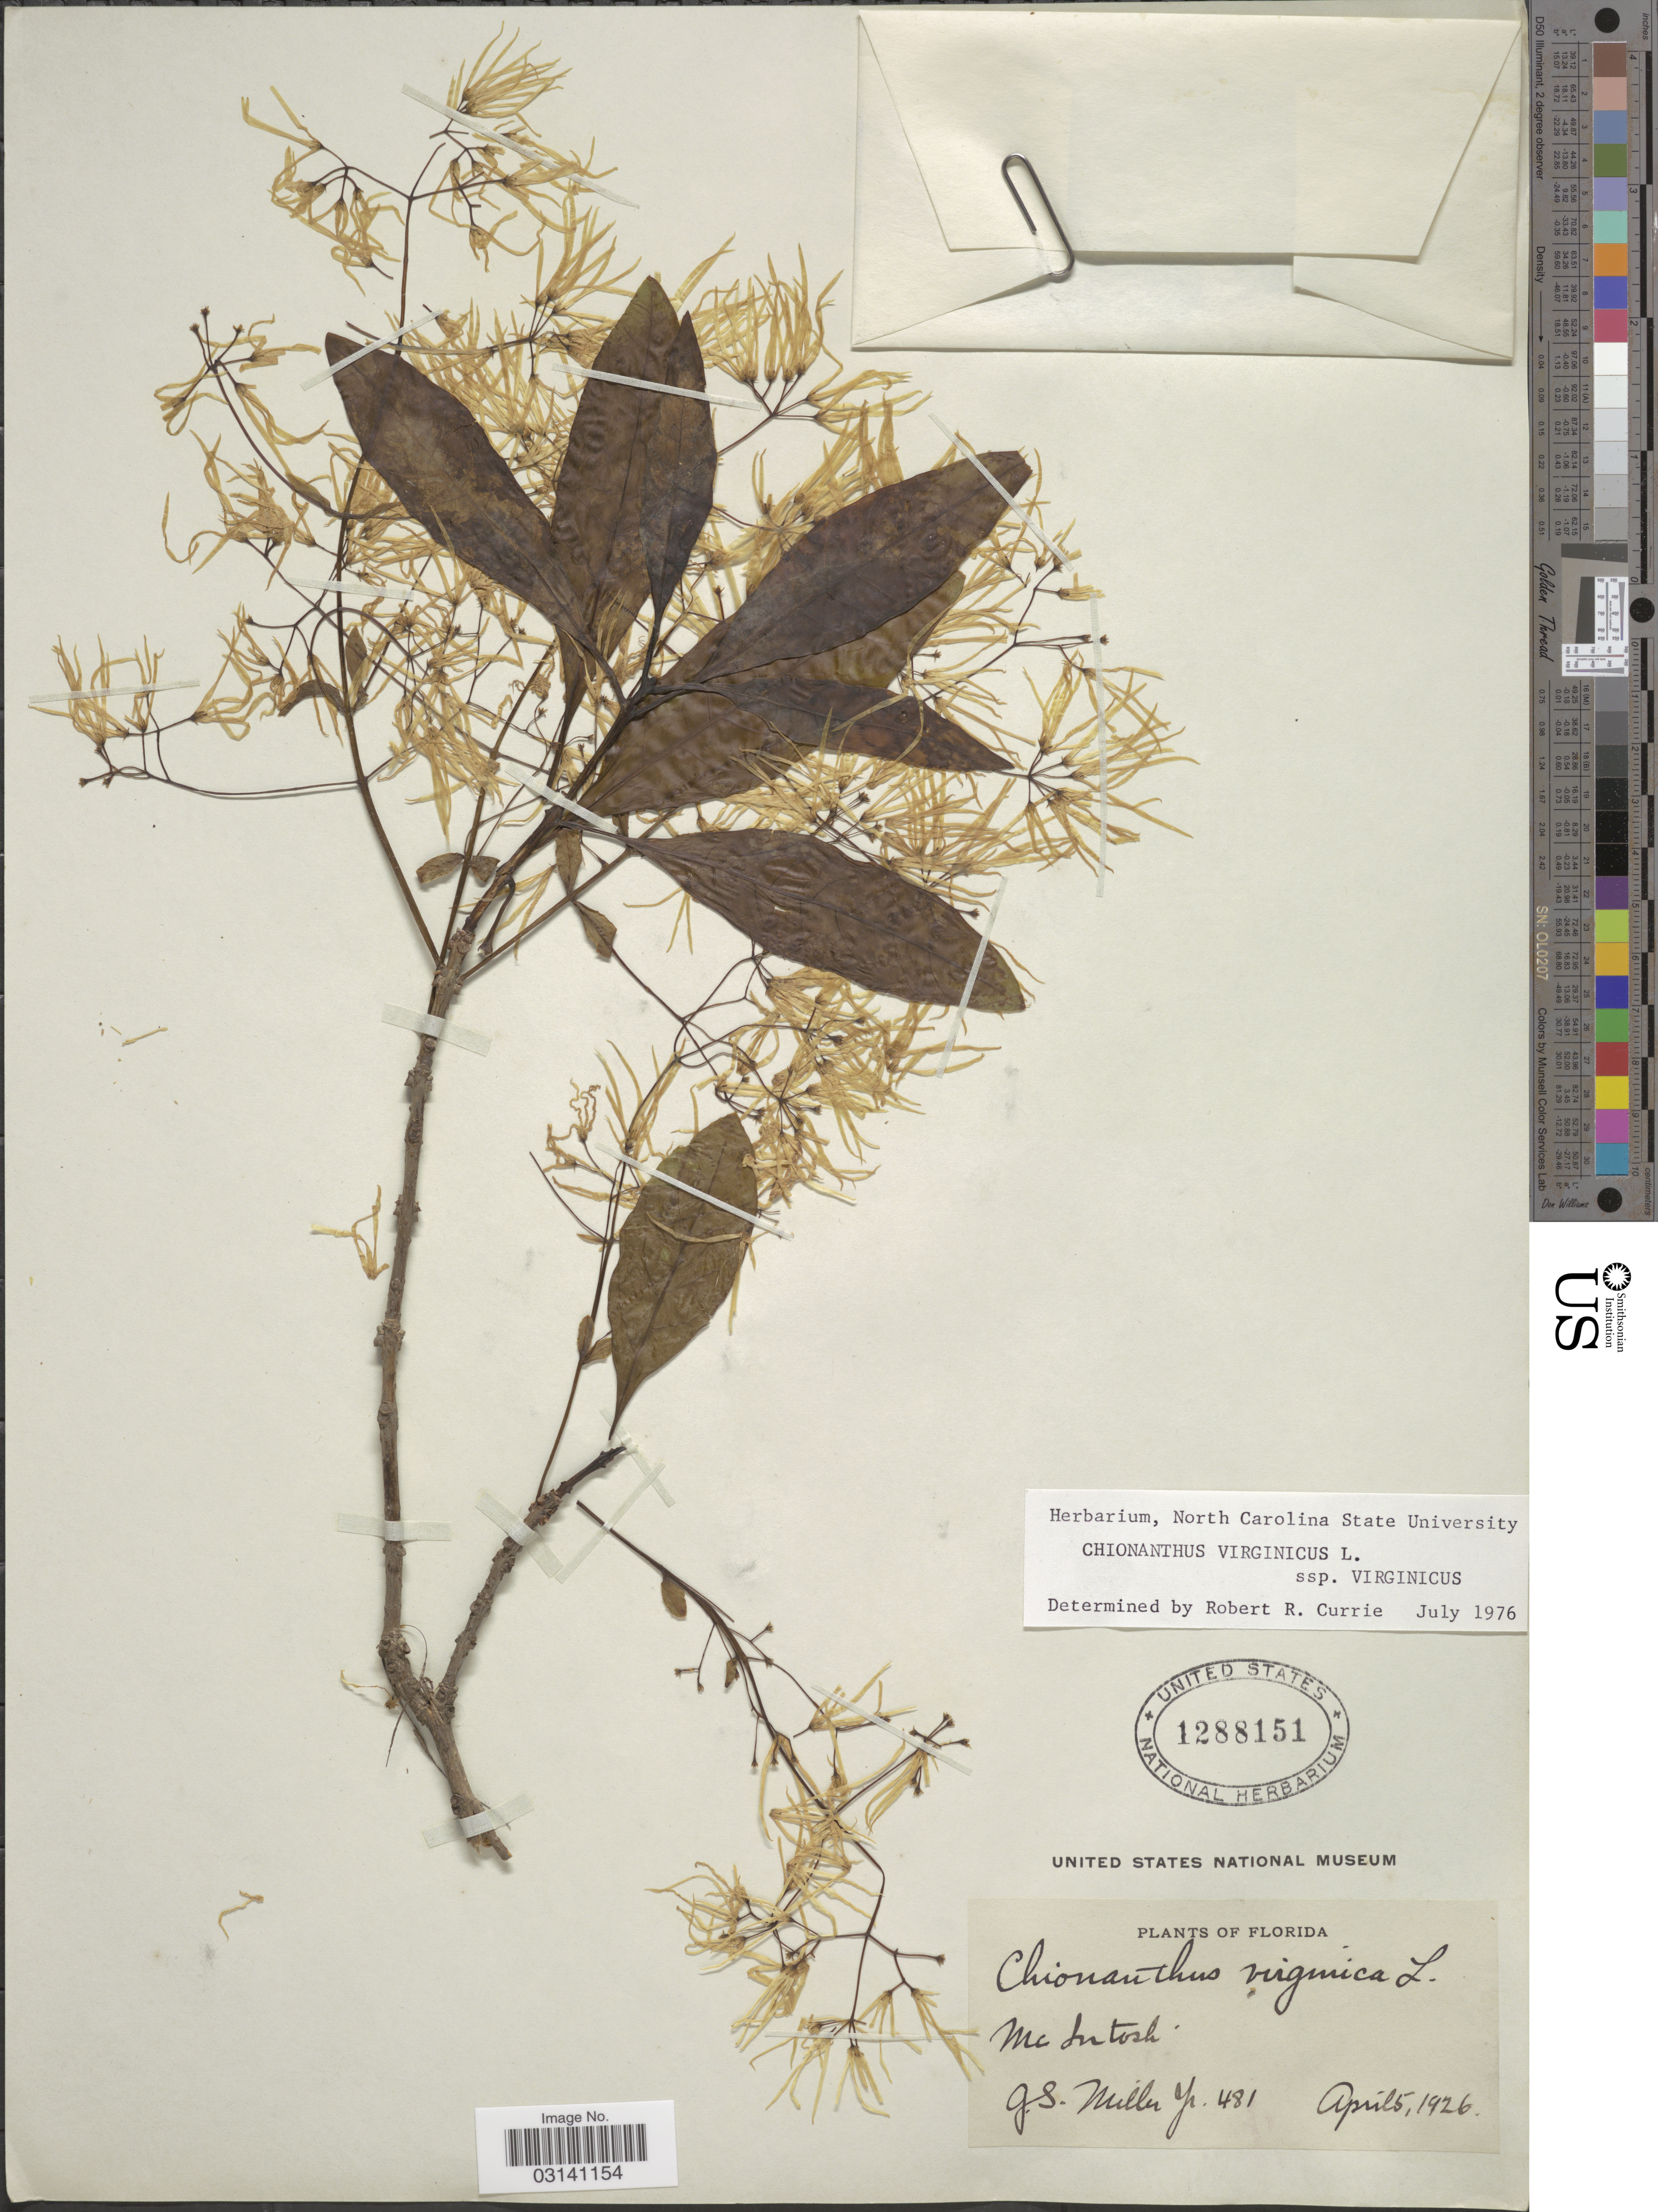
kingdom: Plantae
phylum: Tracheophyta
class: Magnoliopsida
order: Lamiales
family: Oleaceae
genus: Chionanthus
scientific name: Chionanthus virginicus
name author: L.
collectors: G. S. Miller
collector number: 481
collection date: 1926-04-05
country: United States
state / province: Florida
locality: McIntosh.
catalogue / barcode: US 1288151